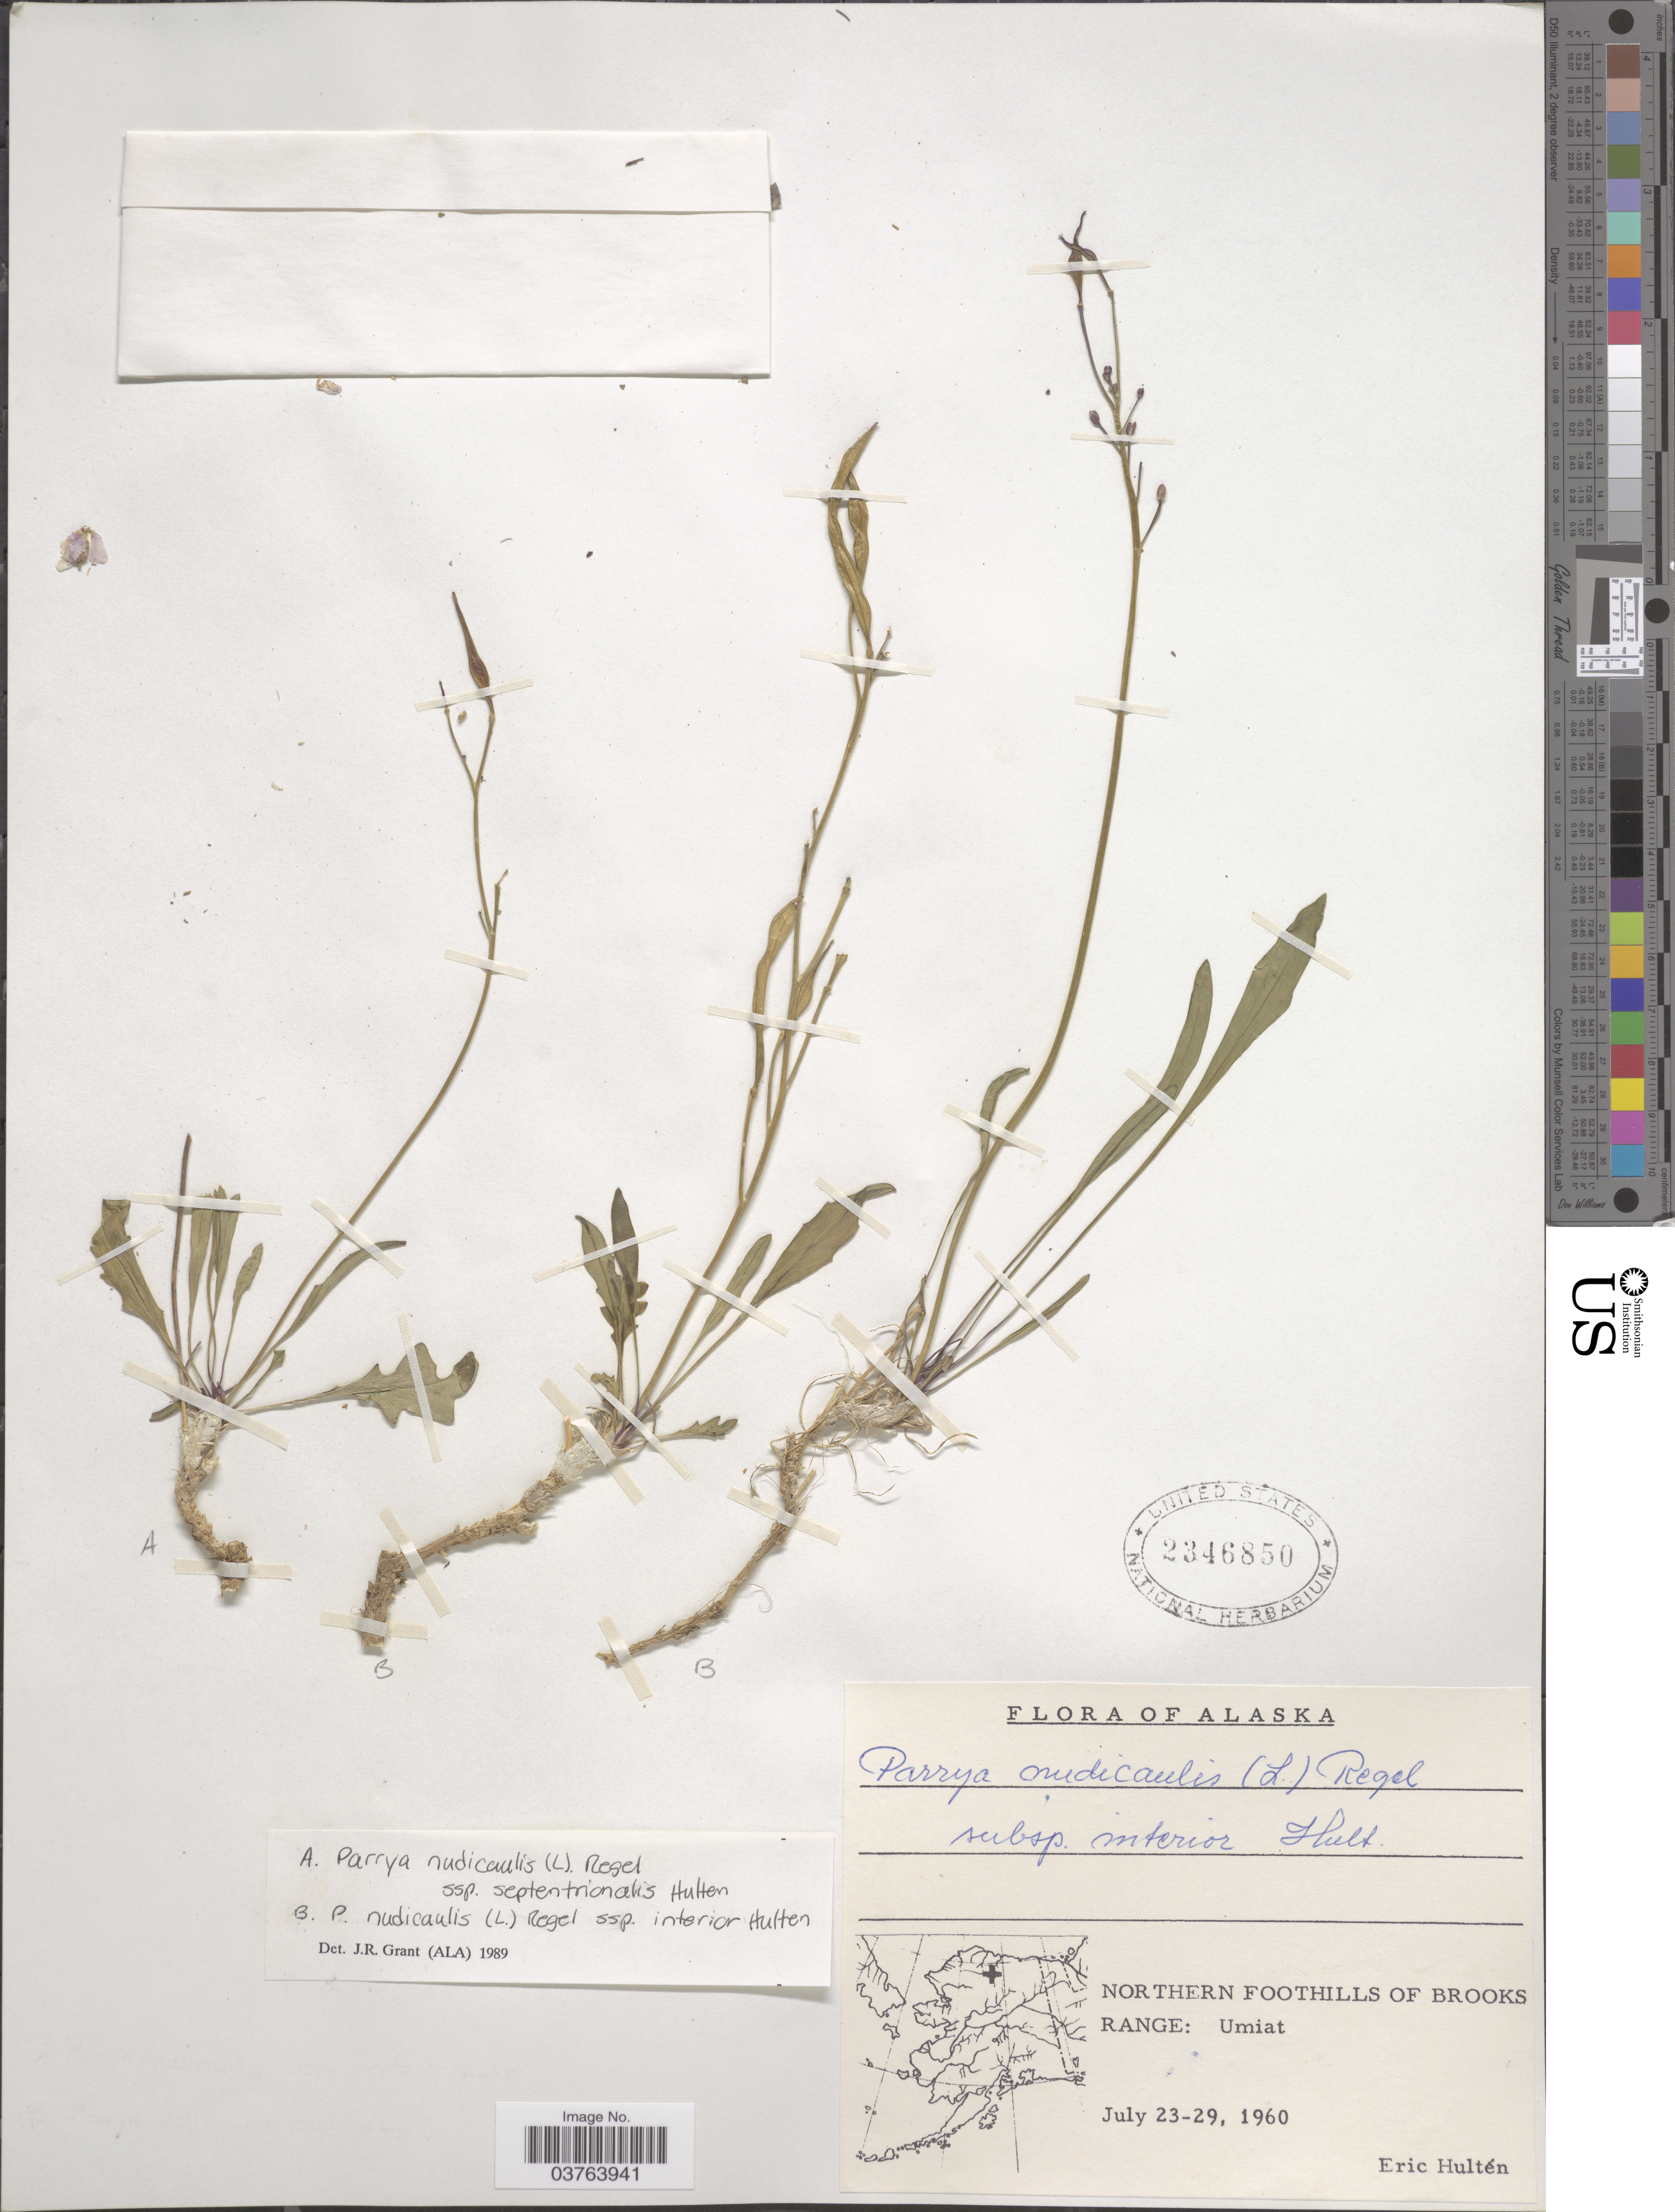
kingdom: Plantae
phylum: Tracheophyta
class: Magnoliopsida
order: Brassicales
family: Brassicaceae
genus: Parrya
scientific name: Parrya nudicaulis subsp. septentrionalis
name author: Hultén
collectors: E. G. Hultén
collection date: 1960-07-23/1960-07-29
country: United States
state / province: Alaska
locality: Northern Foothills of Brooks Range: Umiat.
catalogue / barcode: US 2346850